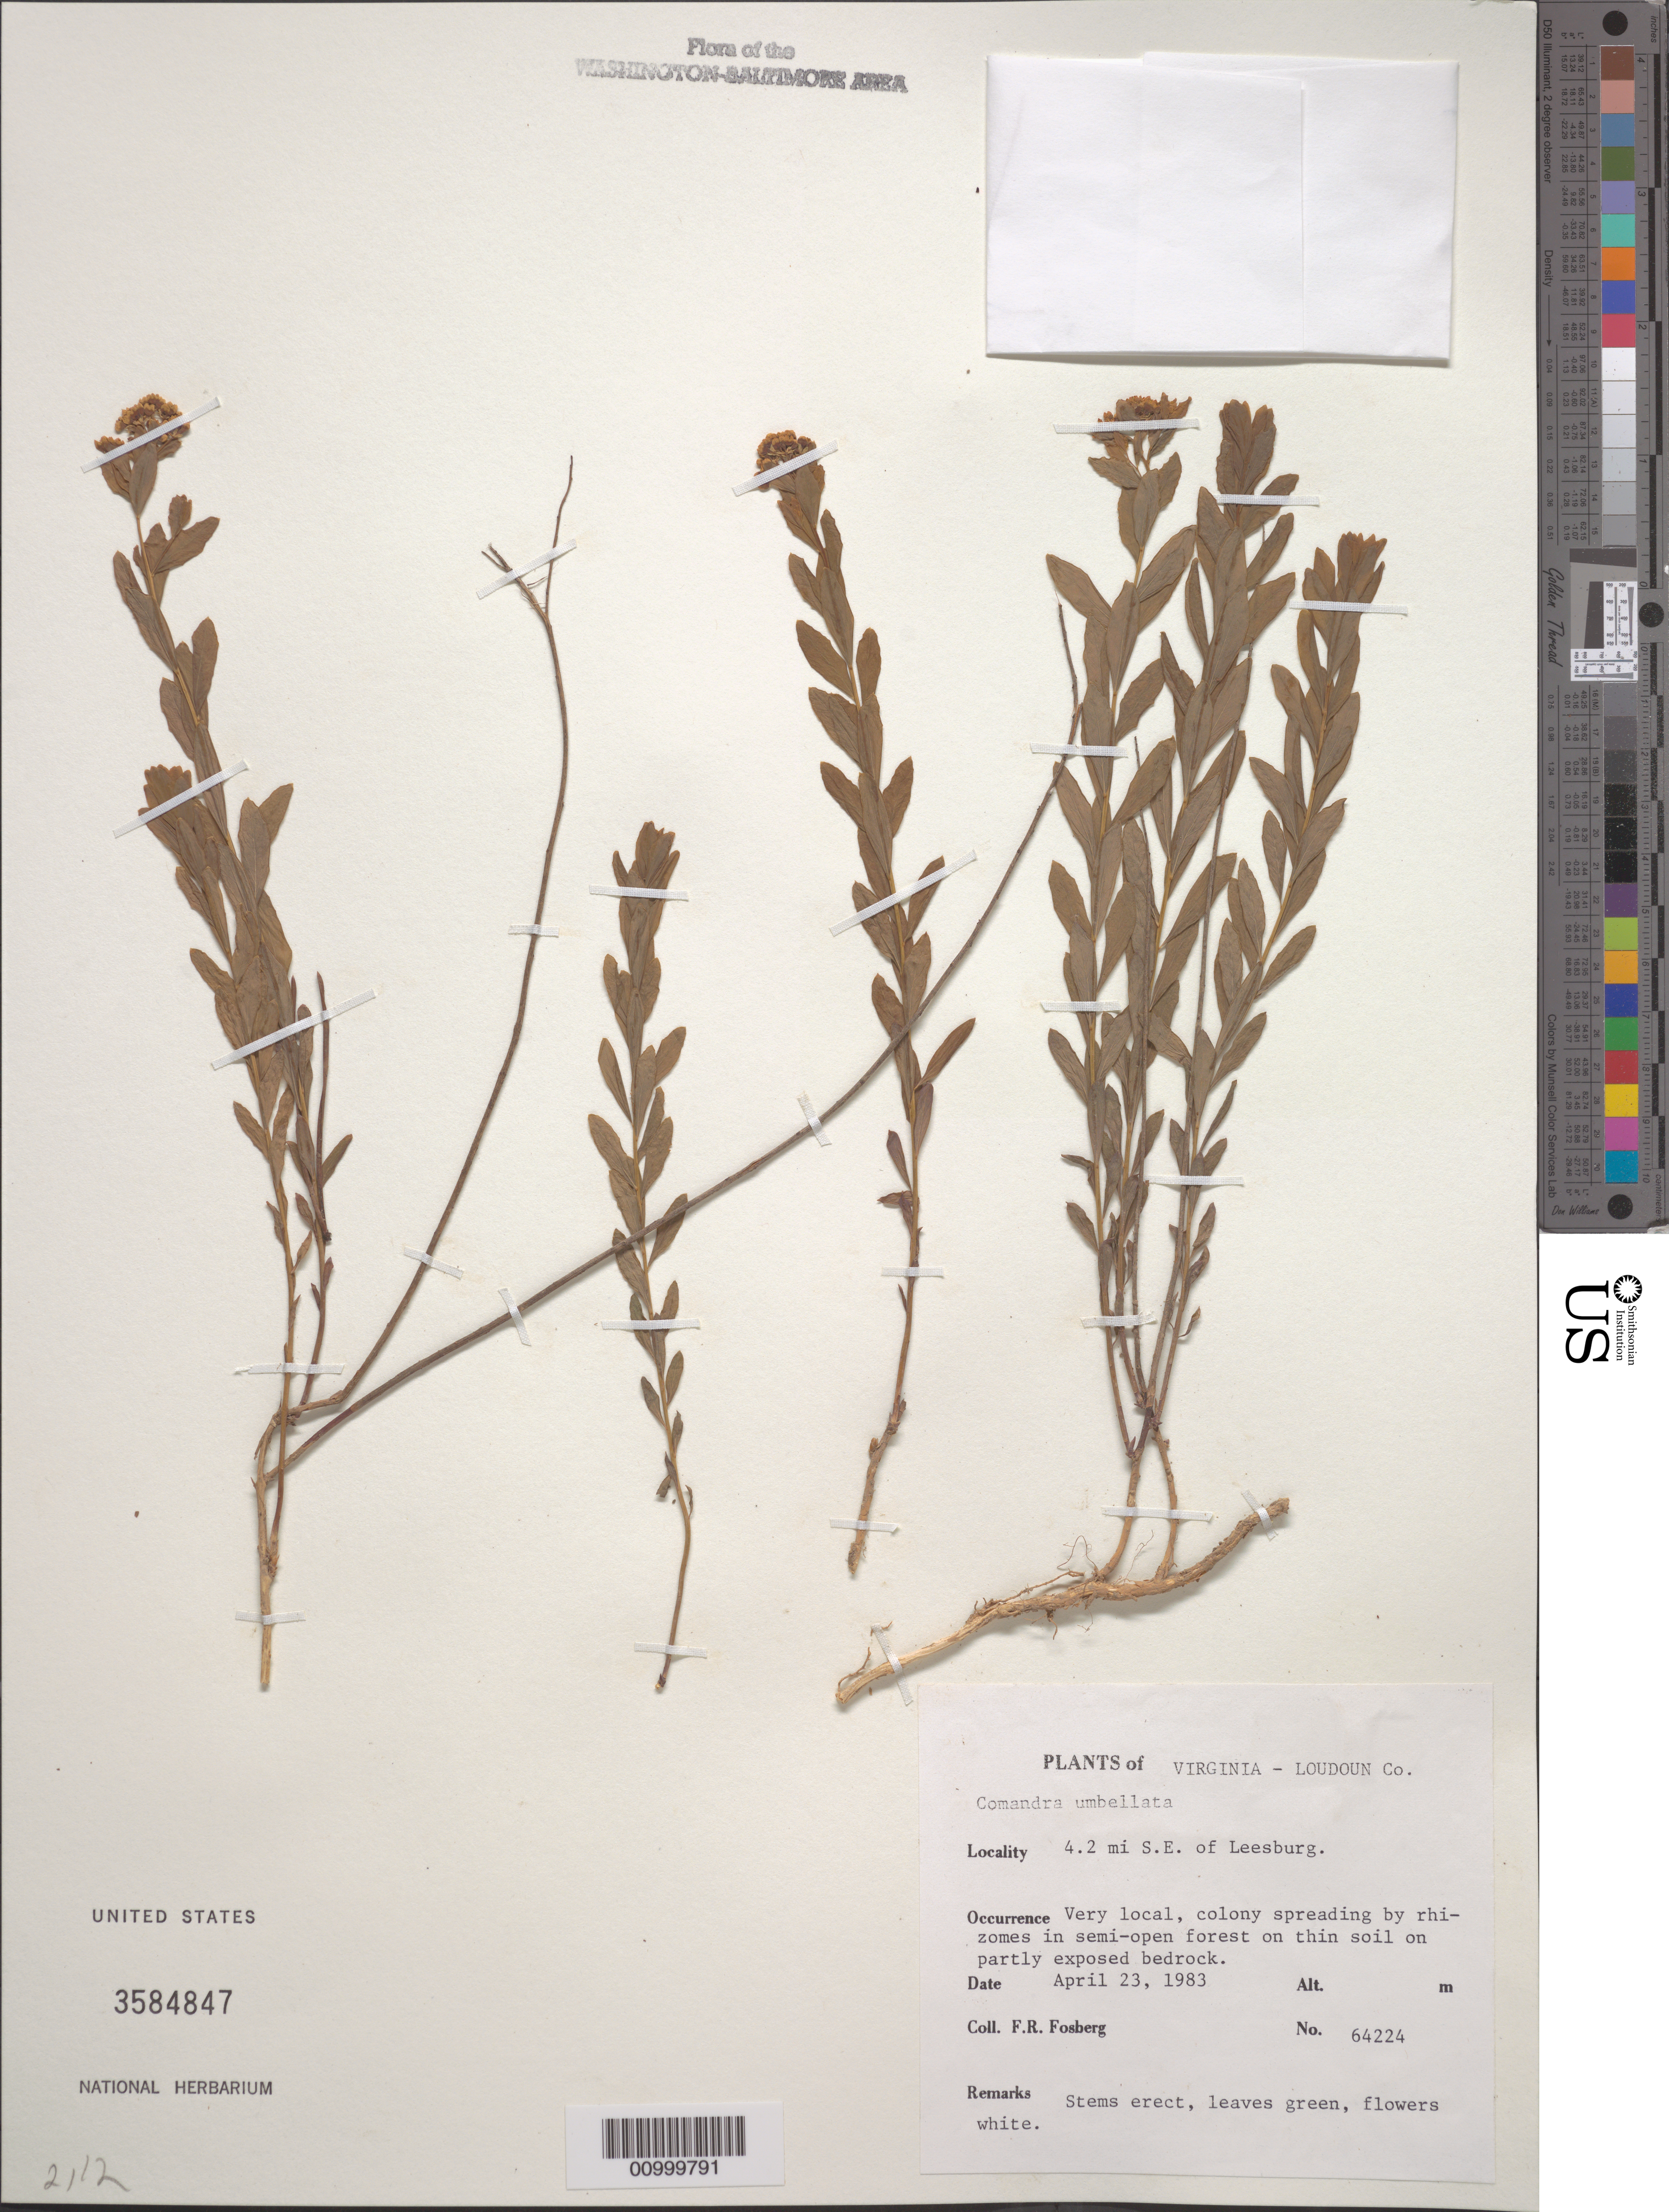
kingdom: Plantae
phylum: Tracheophyta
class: Magnoliopsida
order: Santalales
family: Comandraceae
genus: Comandra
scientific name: Comandra umbellata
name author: (L.) Nutt.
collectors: F. R. Fosberg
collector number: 64224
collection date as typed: April 23, 1983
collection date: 1983-04-23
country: United States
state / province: Virginia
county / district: Loudoun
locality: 4.2 mi. SE of Leesburg.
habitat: very local, colony spreading by rhizomes in semi-open forest on thin soil on partly exposed bedrock.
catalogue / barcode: US 3584847